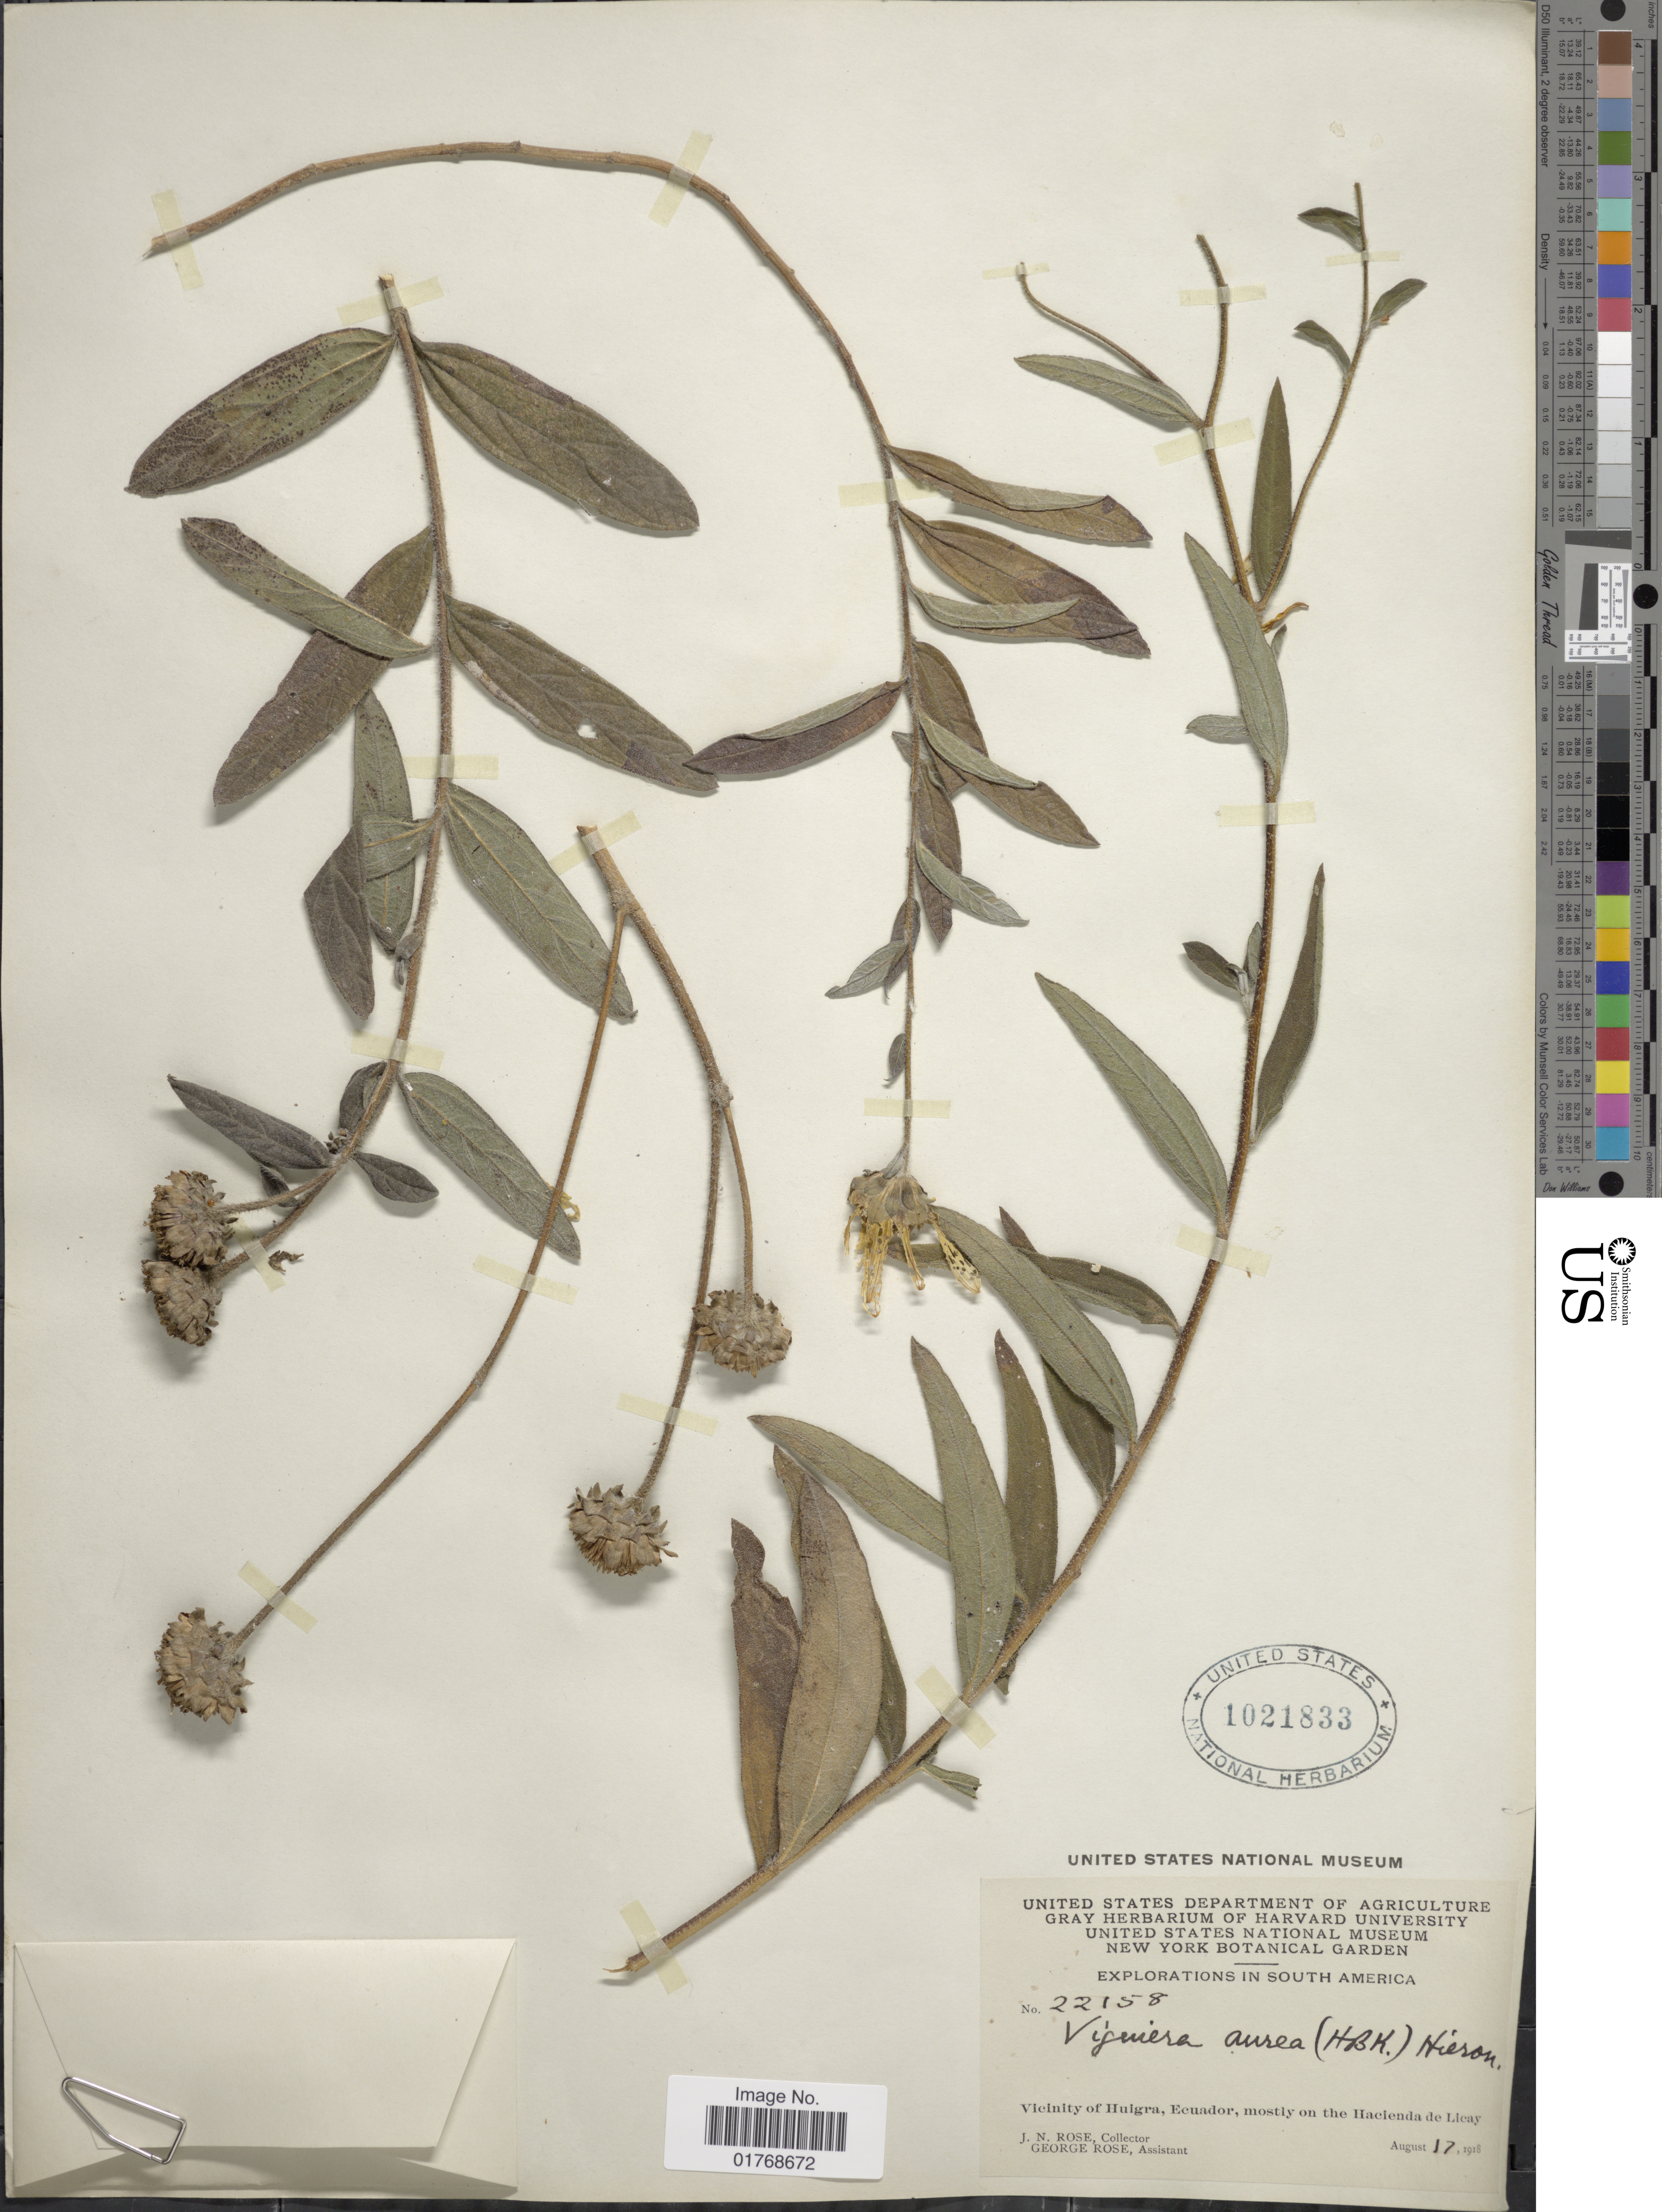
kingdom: Plantae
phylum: Tracheophyta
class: Magnoliopsida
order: Asterales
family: Asteraceae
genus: Viguiera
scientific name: Viguiera incana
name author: (Pers.) S.F. Blake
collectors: J. N. Rose & G. Rose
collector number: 22158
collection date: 1918-08-17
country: Ecuador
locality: Vicinity of Huigra, Ecuador, mostly on the Hacienda de Licay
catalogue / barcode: US 1021833